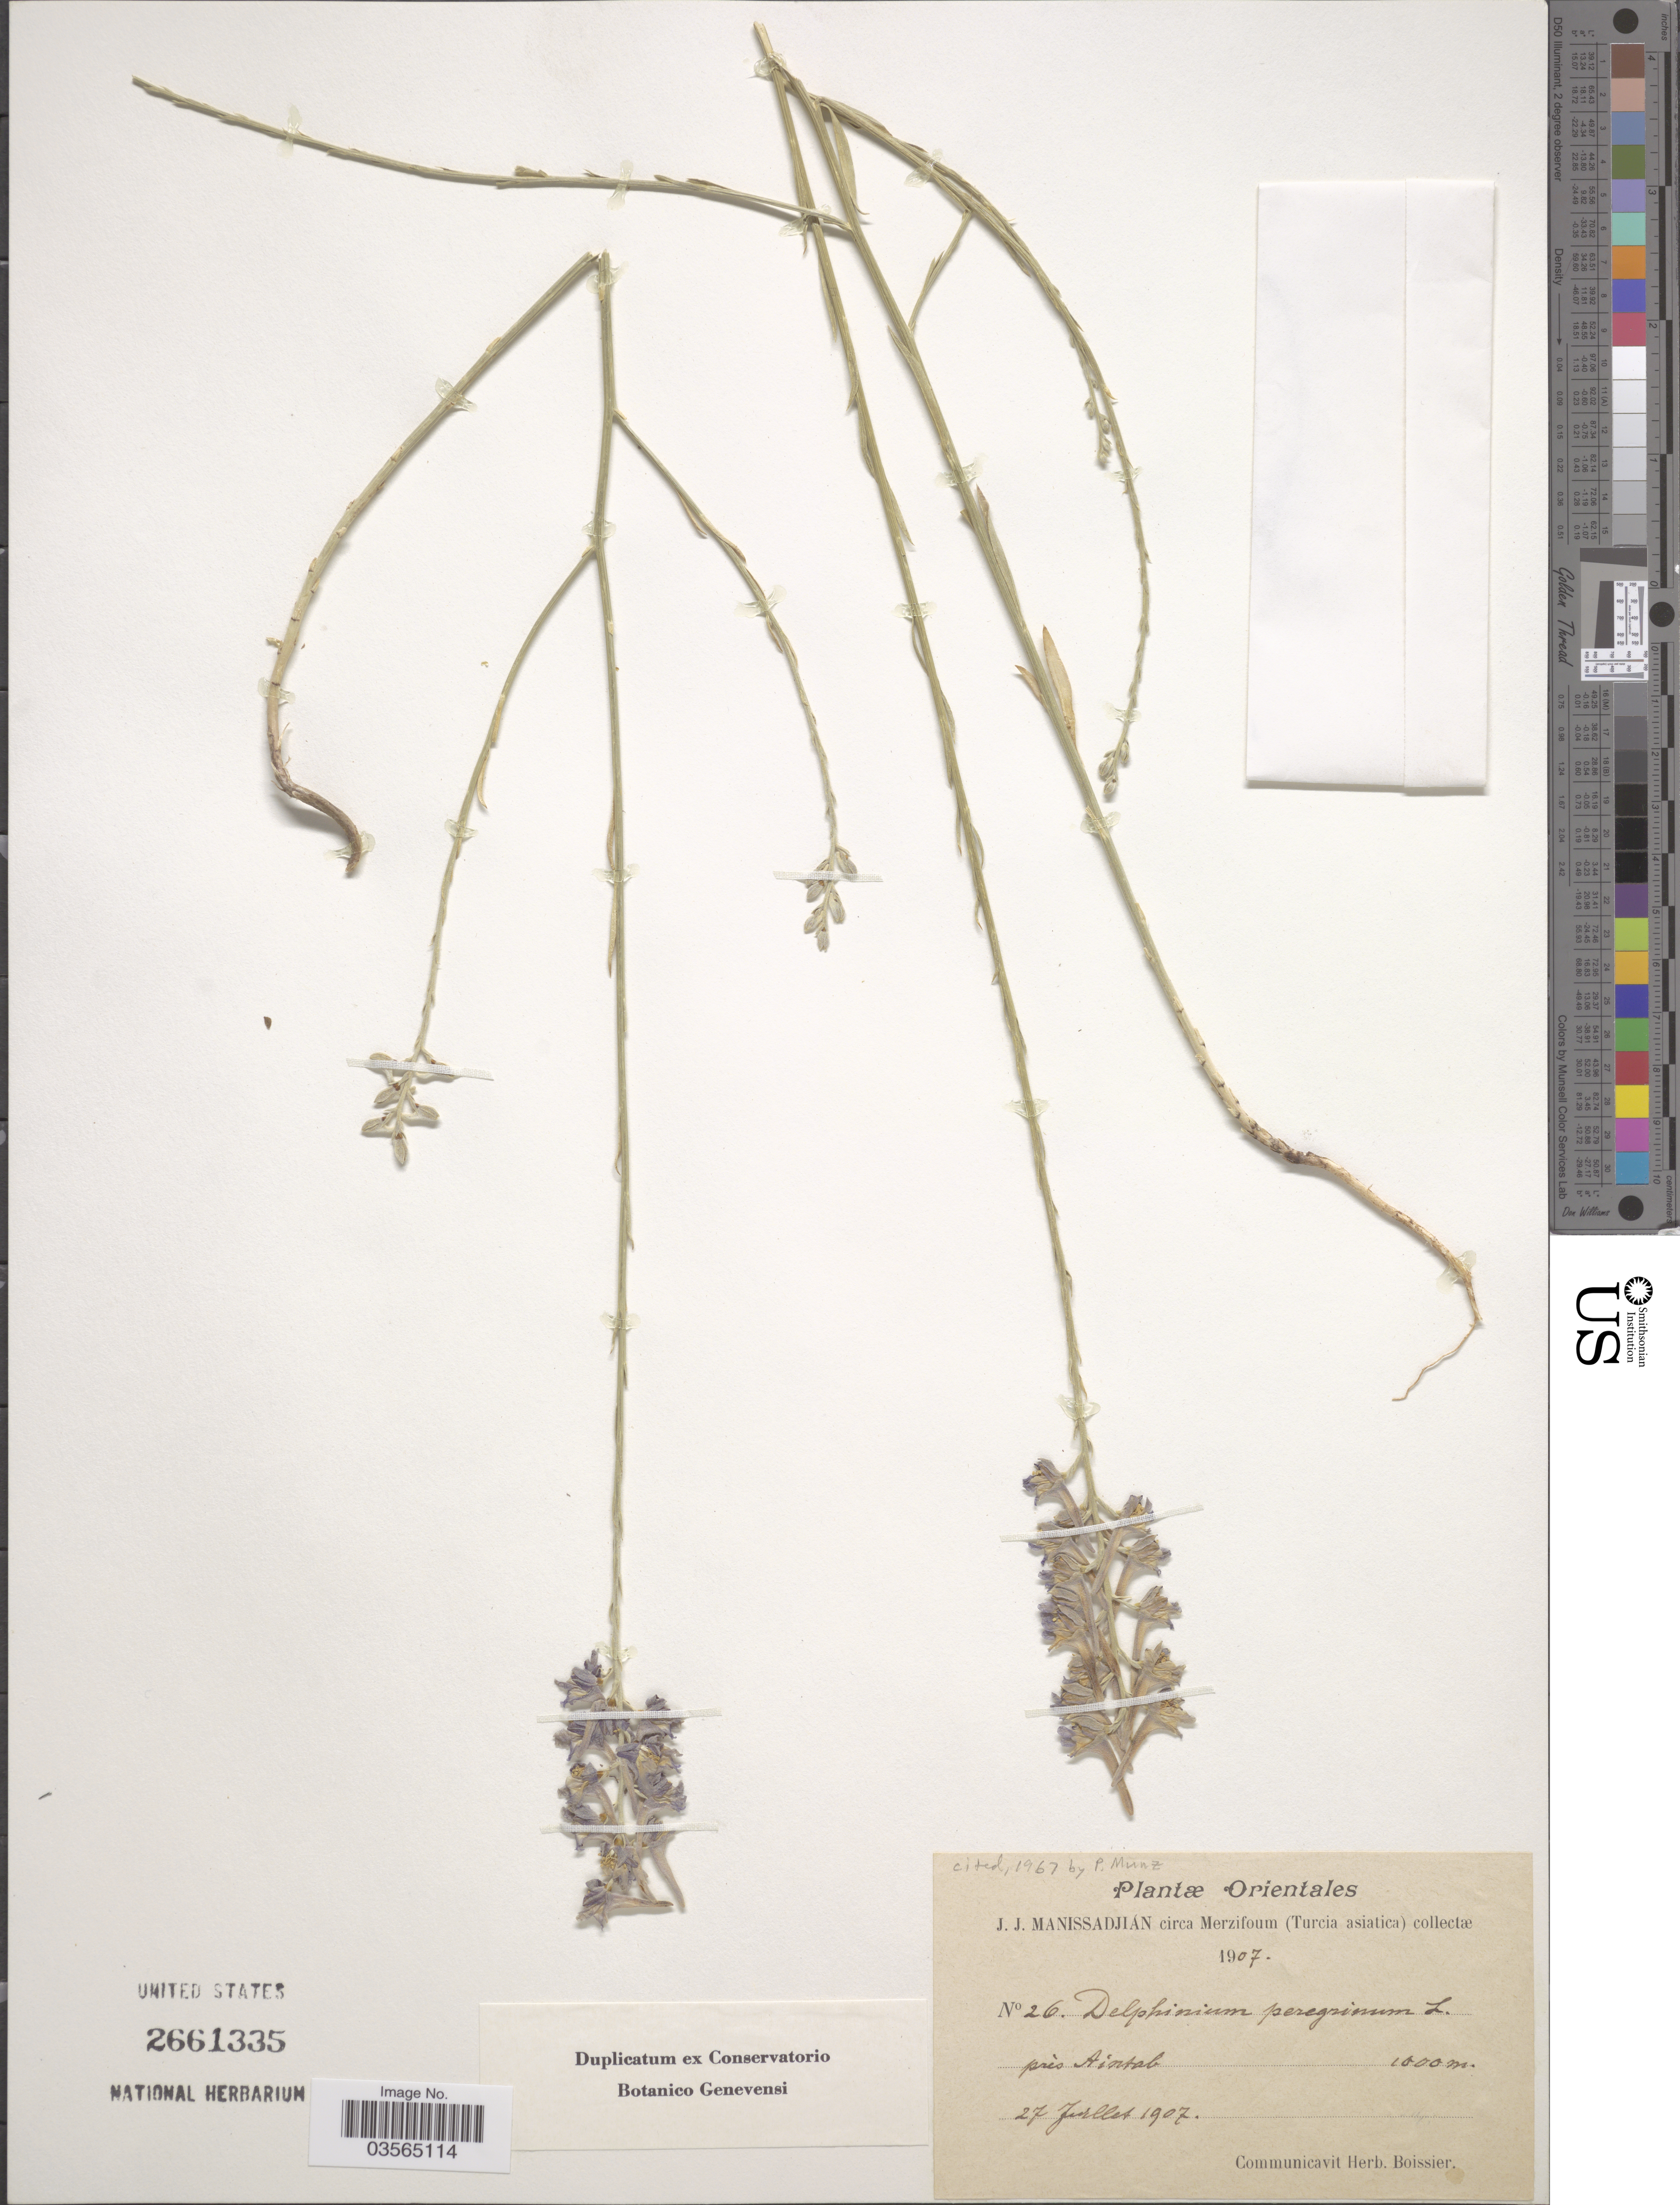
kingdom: Plantae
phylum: Tracheophyta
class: Magnoliopsida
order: Ranunculales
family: Ranunculaceae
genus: Delphinium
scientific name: Delphinium peregrinum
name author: L.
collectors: J. Manissadjian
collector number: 26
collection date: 1907-07-27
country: Turkey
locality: Orientales. Circa Merzifoum (Turcia asiatica). Près Aintab.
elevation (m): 1000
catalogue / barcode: US 2661335